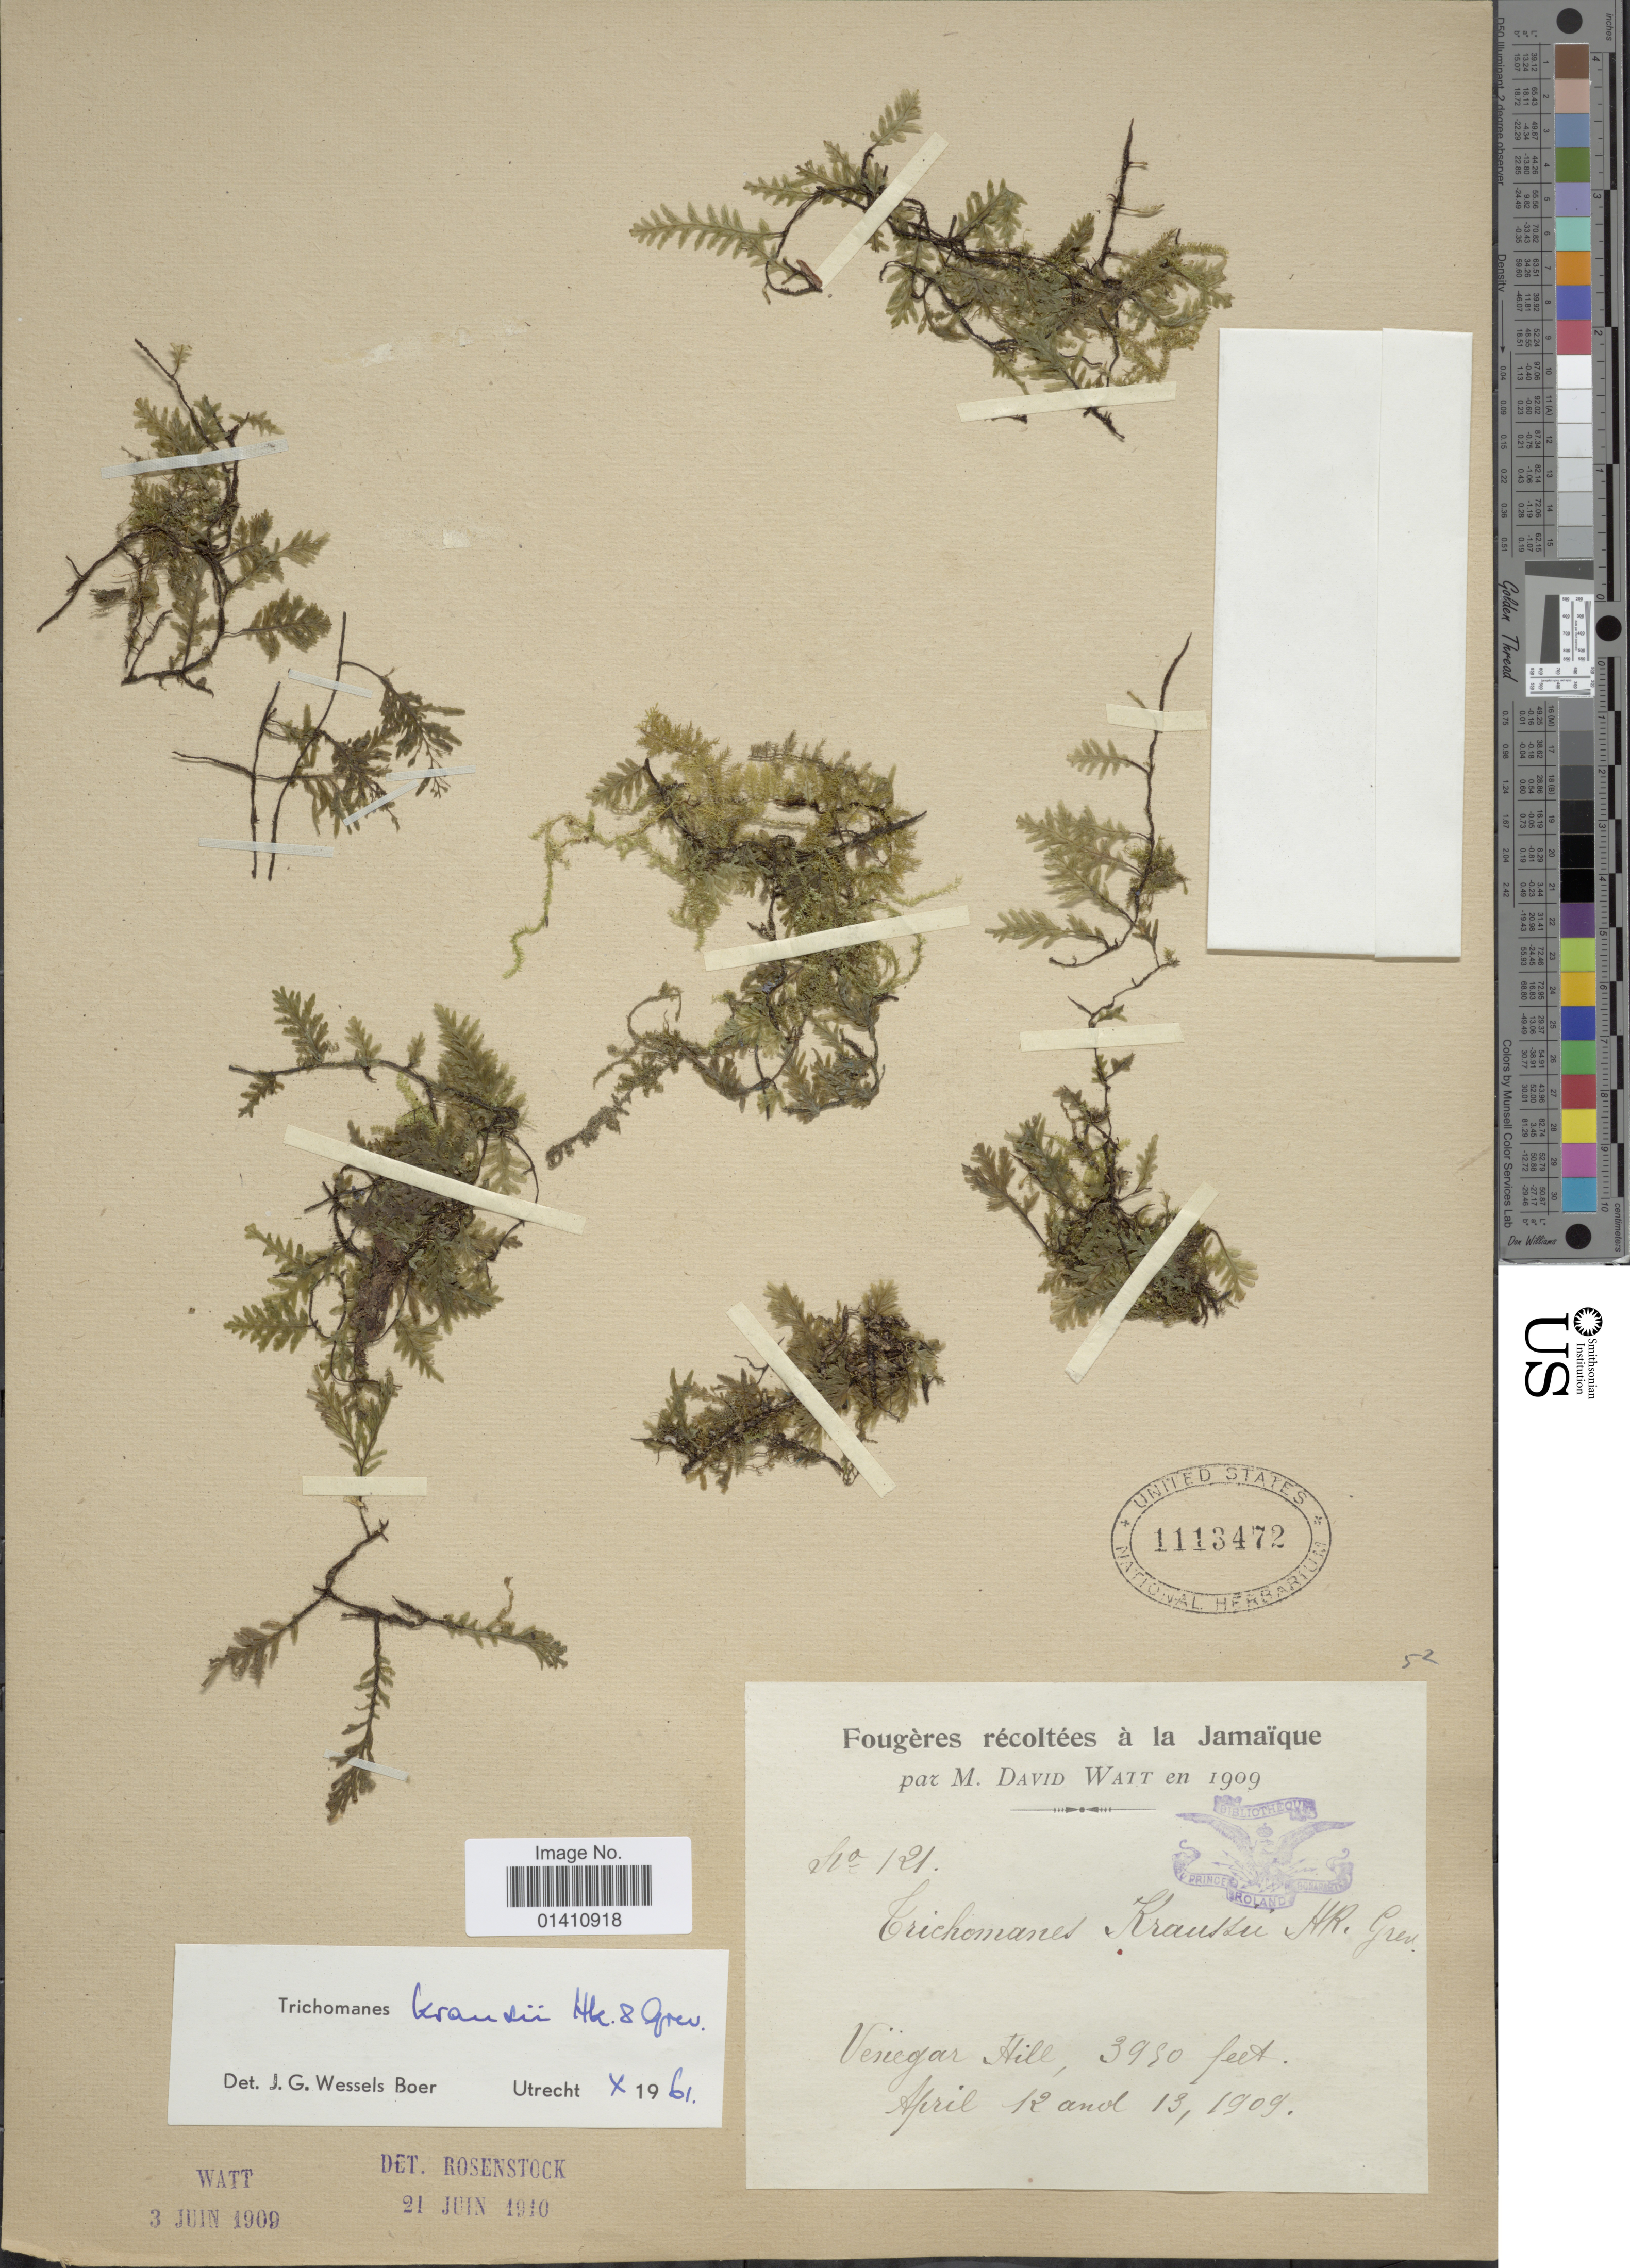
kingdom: Plantae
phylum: Tracheophyta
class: Polypodiopsida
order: Hymenophyllales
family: Hymenophyllaceae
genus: Didymoglossum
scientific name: Didymoglossum kraussii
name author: (Hook. & Grev.) C. Presl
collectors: D. A. P. Watt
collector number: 121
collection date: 1909-04-12/1909-04-13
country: Jamaica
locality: Venegar Hill.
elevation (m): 1204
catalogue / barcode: US 1113472